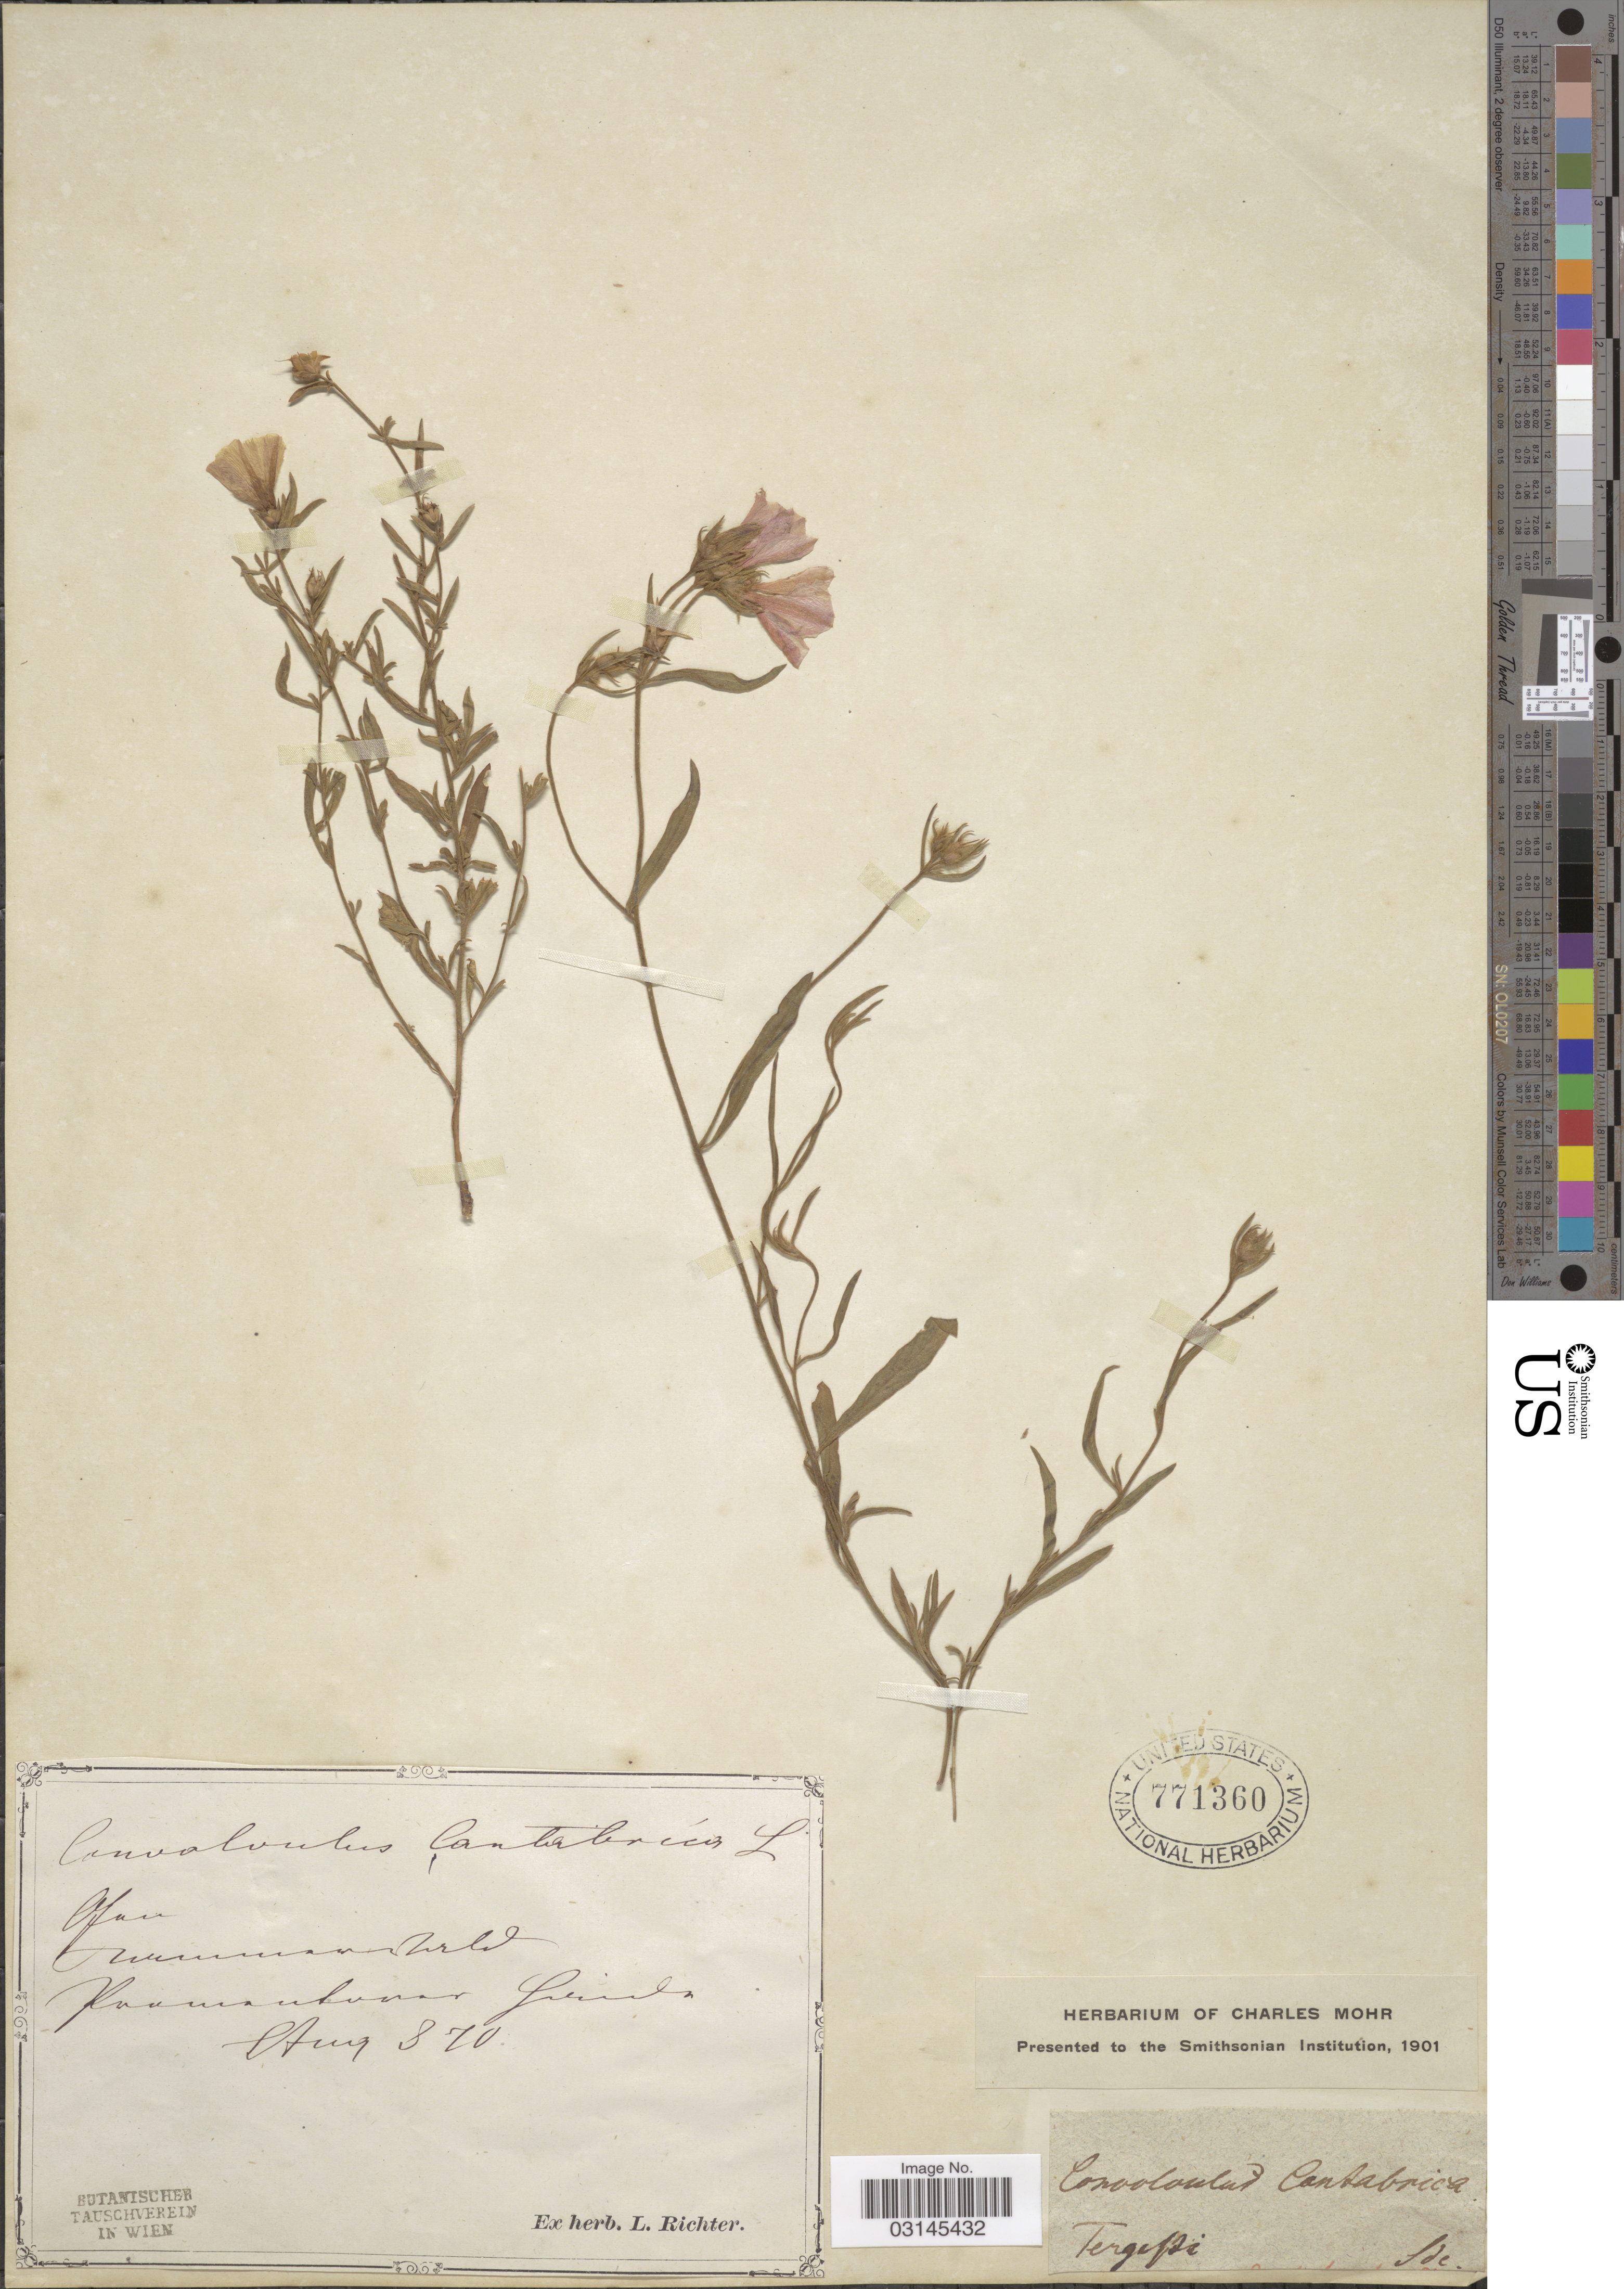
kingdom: Plantae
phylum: Tracheophyta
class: Magnoliopsida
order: Solanales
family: Convolvulaceae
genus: Convolvulus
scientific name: Convolvulus cantabrica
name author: L.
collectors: Ex herb. L. Richter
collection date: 1870-08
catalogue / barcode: US 771360